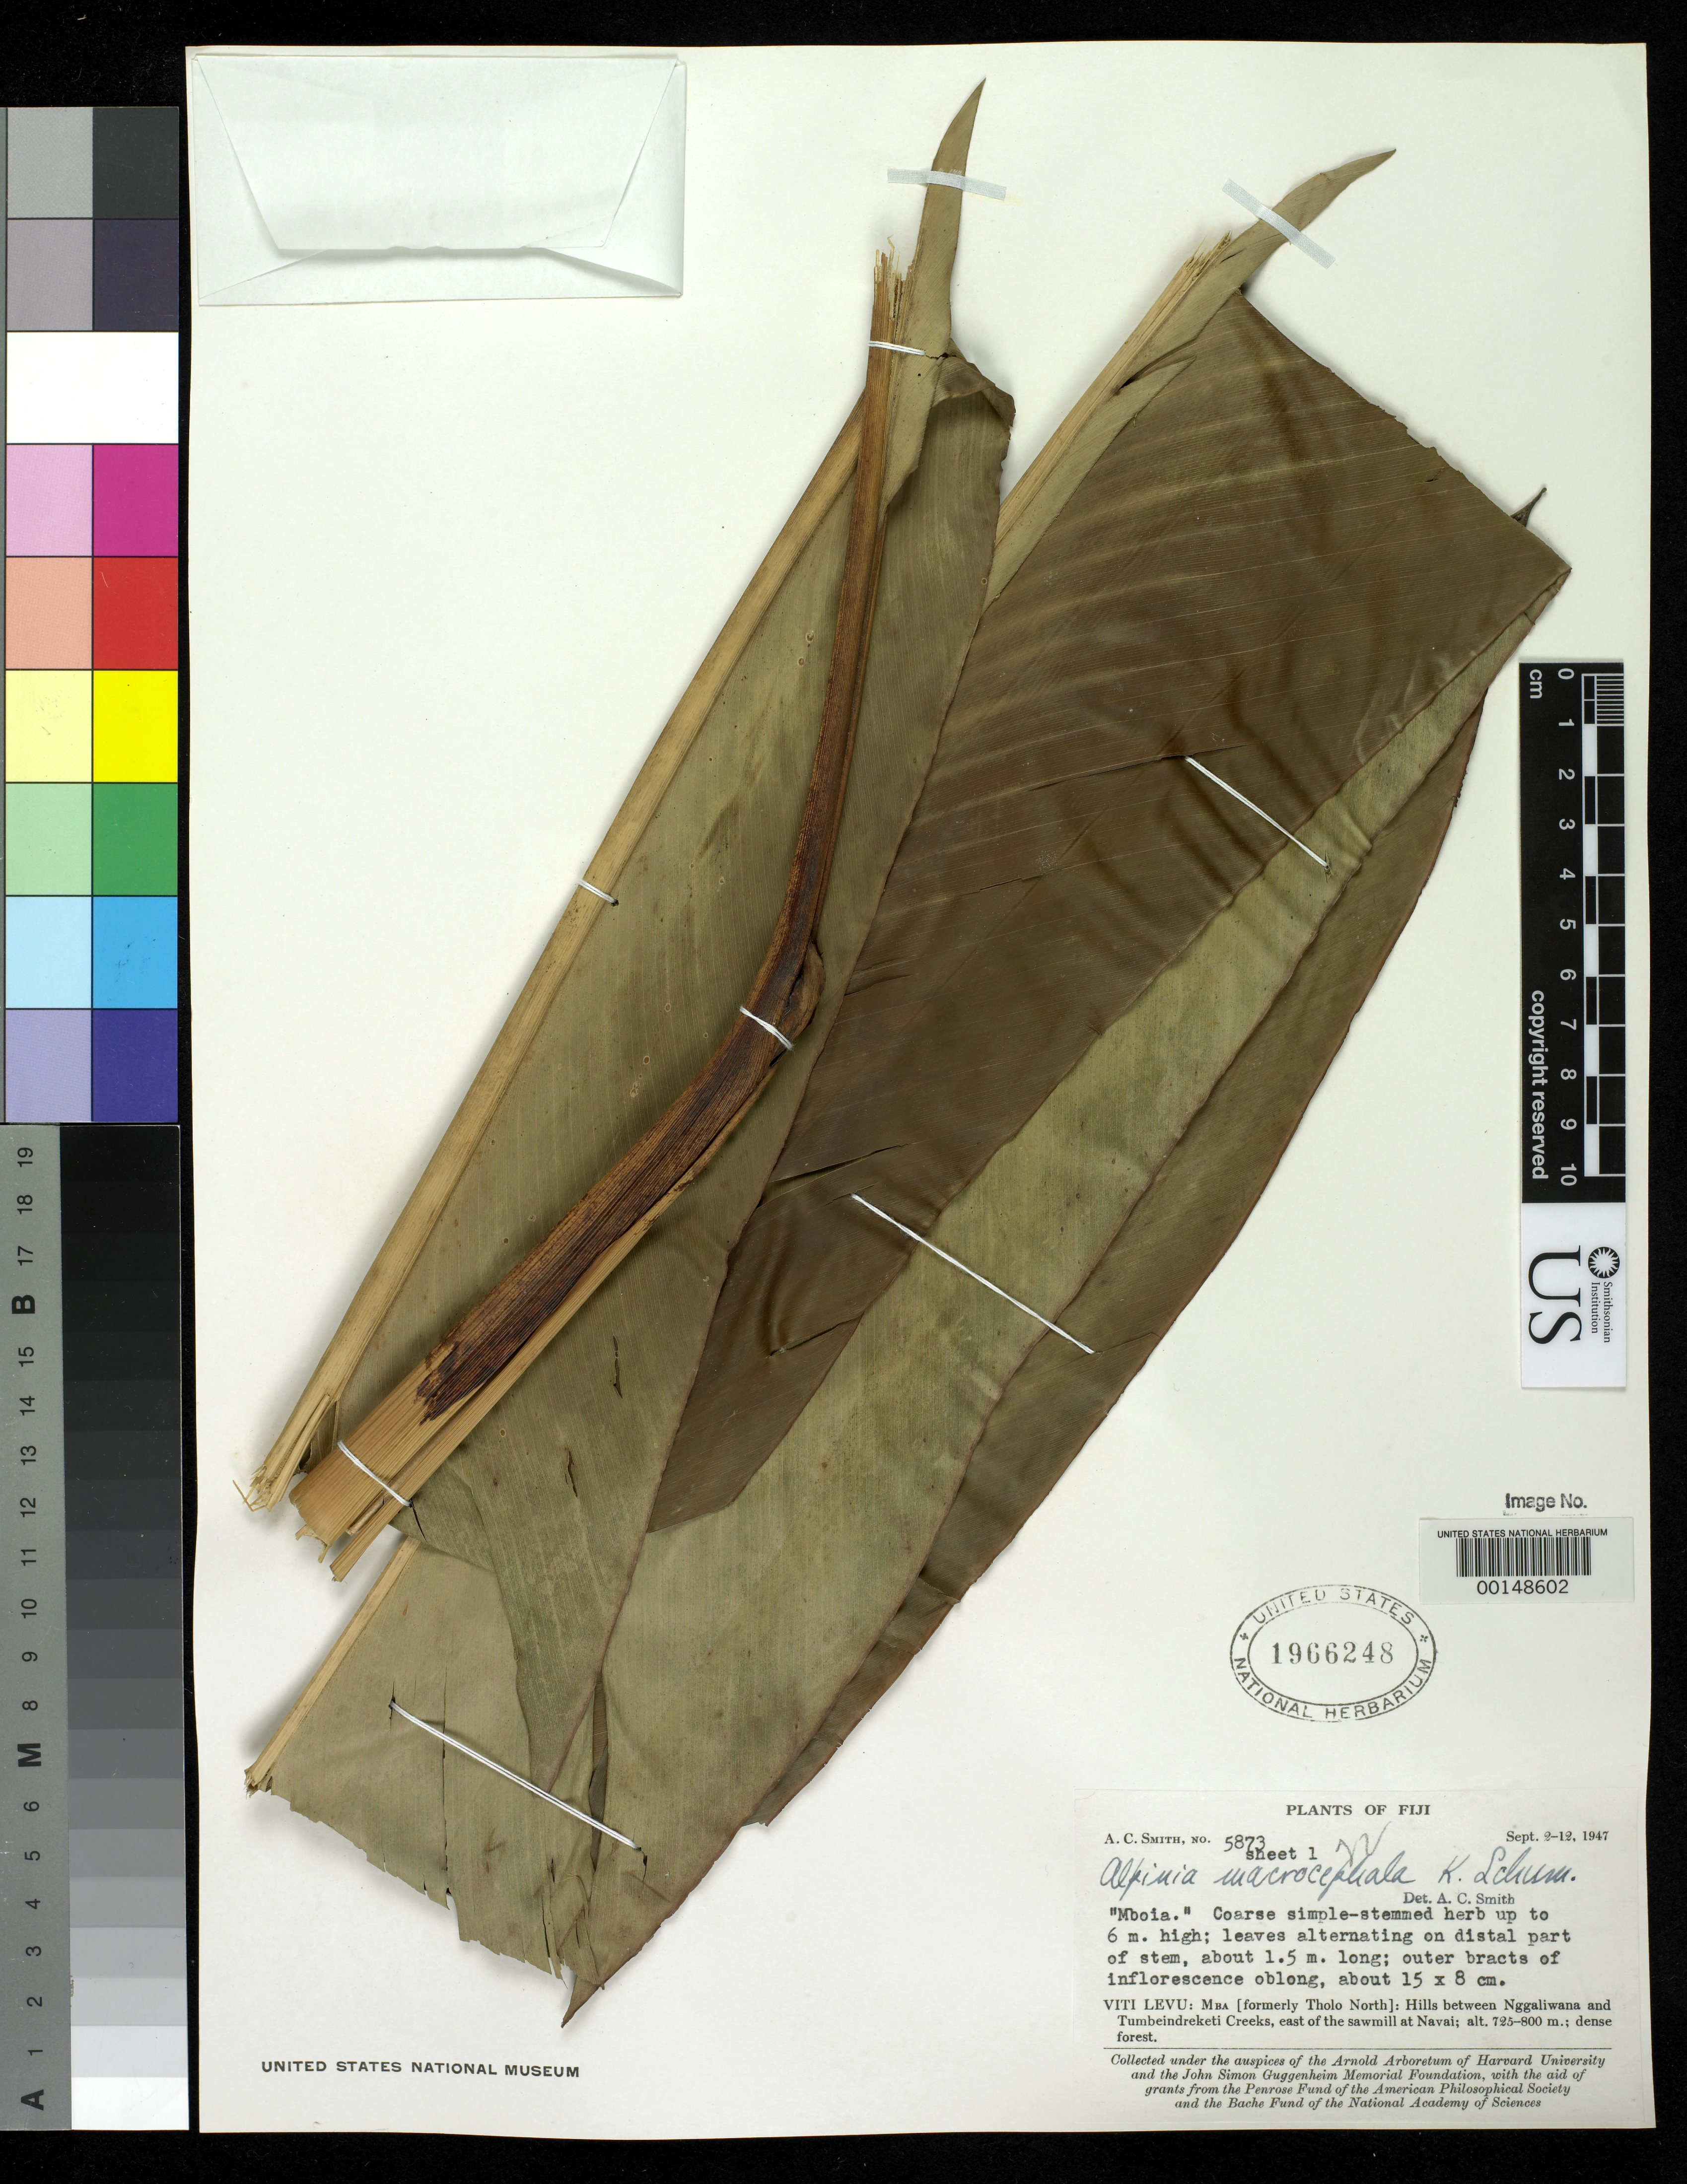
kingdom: Plantae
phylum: Tracheophyta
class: Liliopsida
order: Zingiberales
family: Zingiberaceae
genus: Alpinia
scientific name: Alpinia macrocephala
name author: K. Schum.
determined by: Smith, A. C.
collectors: A. C. Smith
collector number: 5873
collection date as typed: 02 Sep 1947 to 12 Sep 1947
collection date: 1947-09-02/1947-09-12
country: Fiji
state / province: Western Division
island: Viti Levu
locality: Mba Prov. (formerly Tholo North), hills between Nggaliwana and Tumbeindreketi Creeks, E of sawmill at Navai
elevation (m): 725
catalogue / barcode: US 1966248